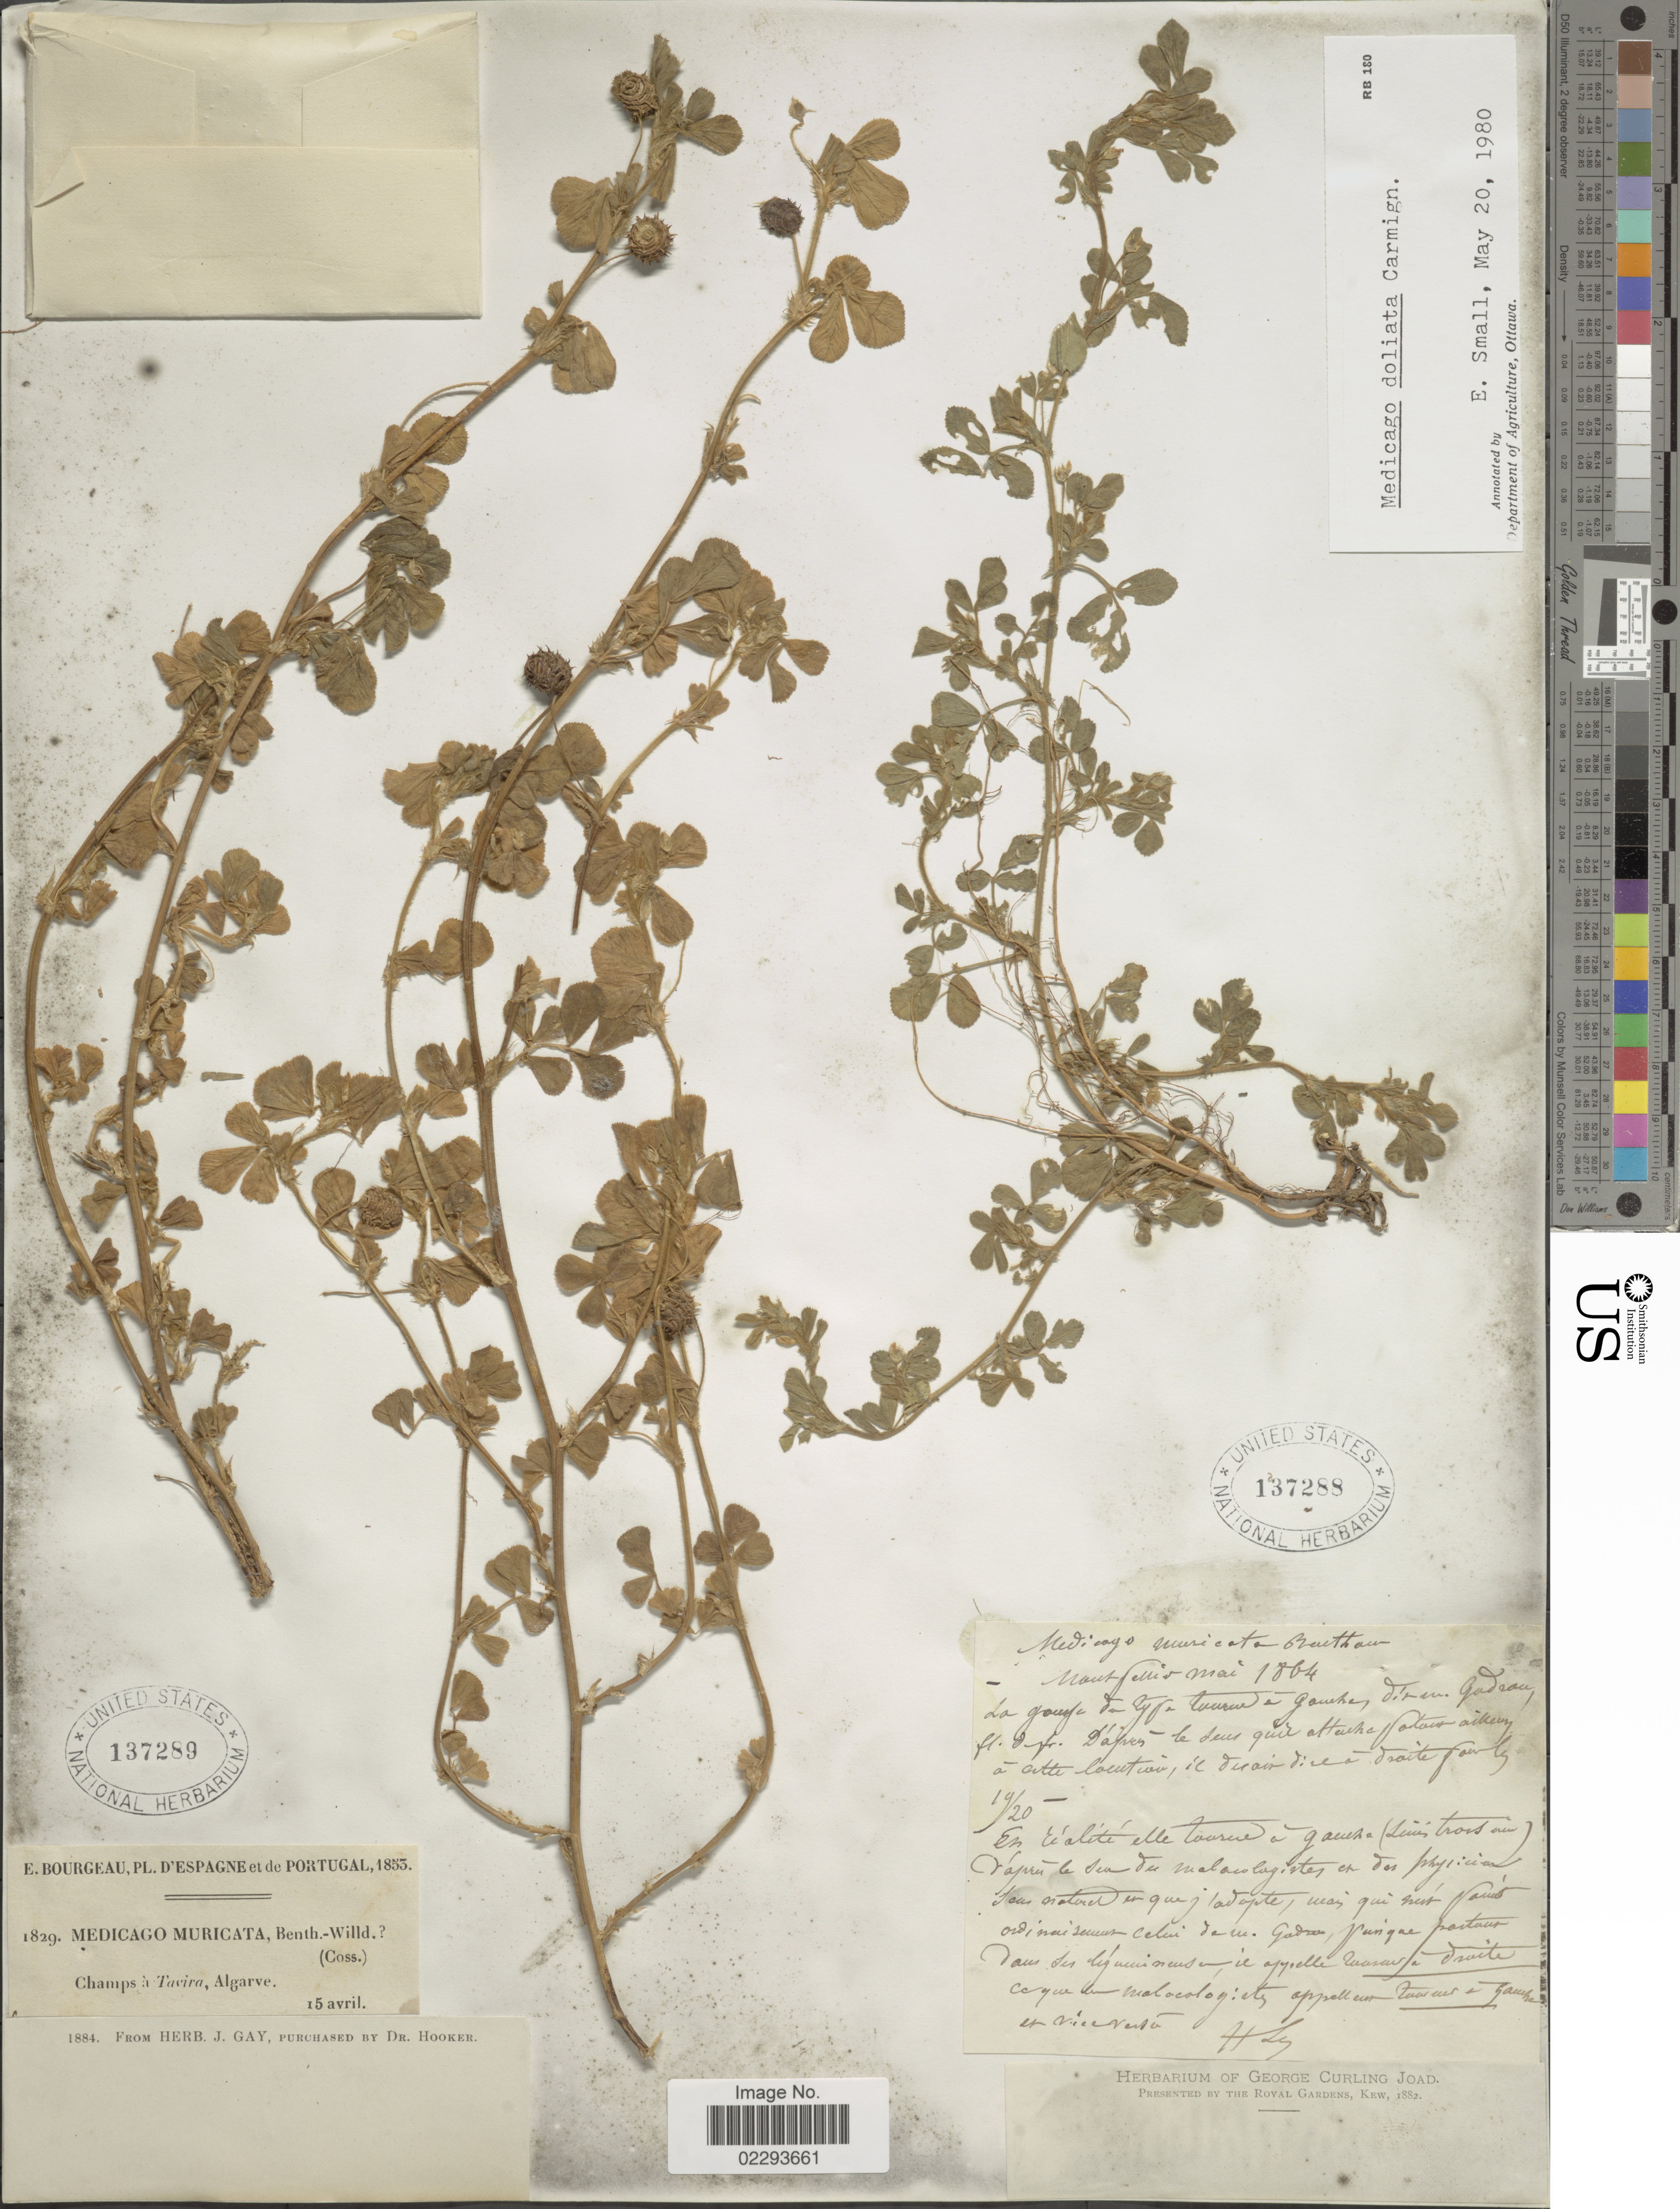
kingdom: Plantae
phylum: Tracheophyta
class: Magnoliopsida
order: Fabales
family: Fabaceae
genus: Medicago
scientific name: Medicago muricata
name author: Benth.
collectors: H. Ly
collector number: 051864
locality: Mort Fellis [interpreted] La goufe du Yugfe Guahes diram. S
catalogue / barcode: US 137288-2